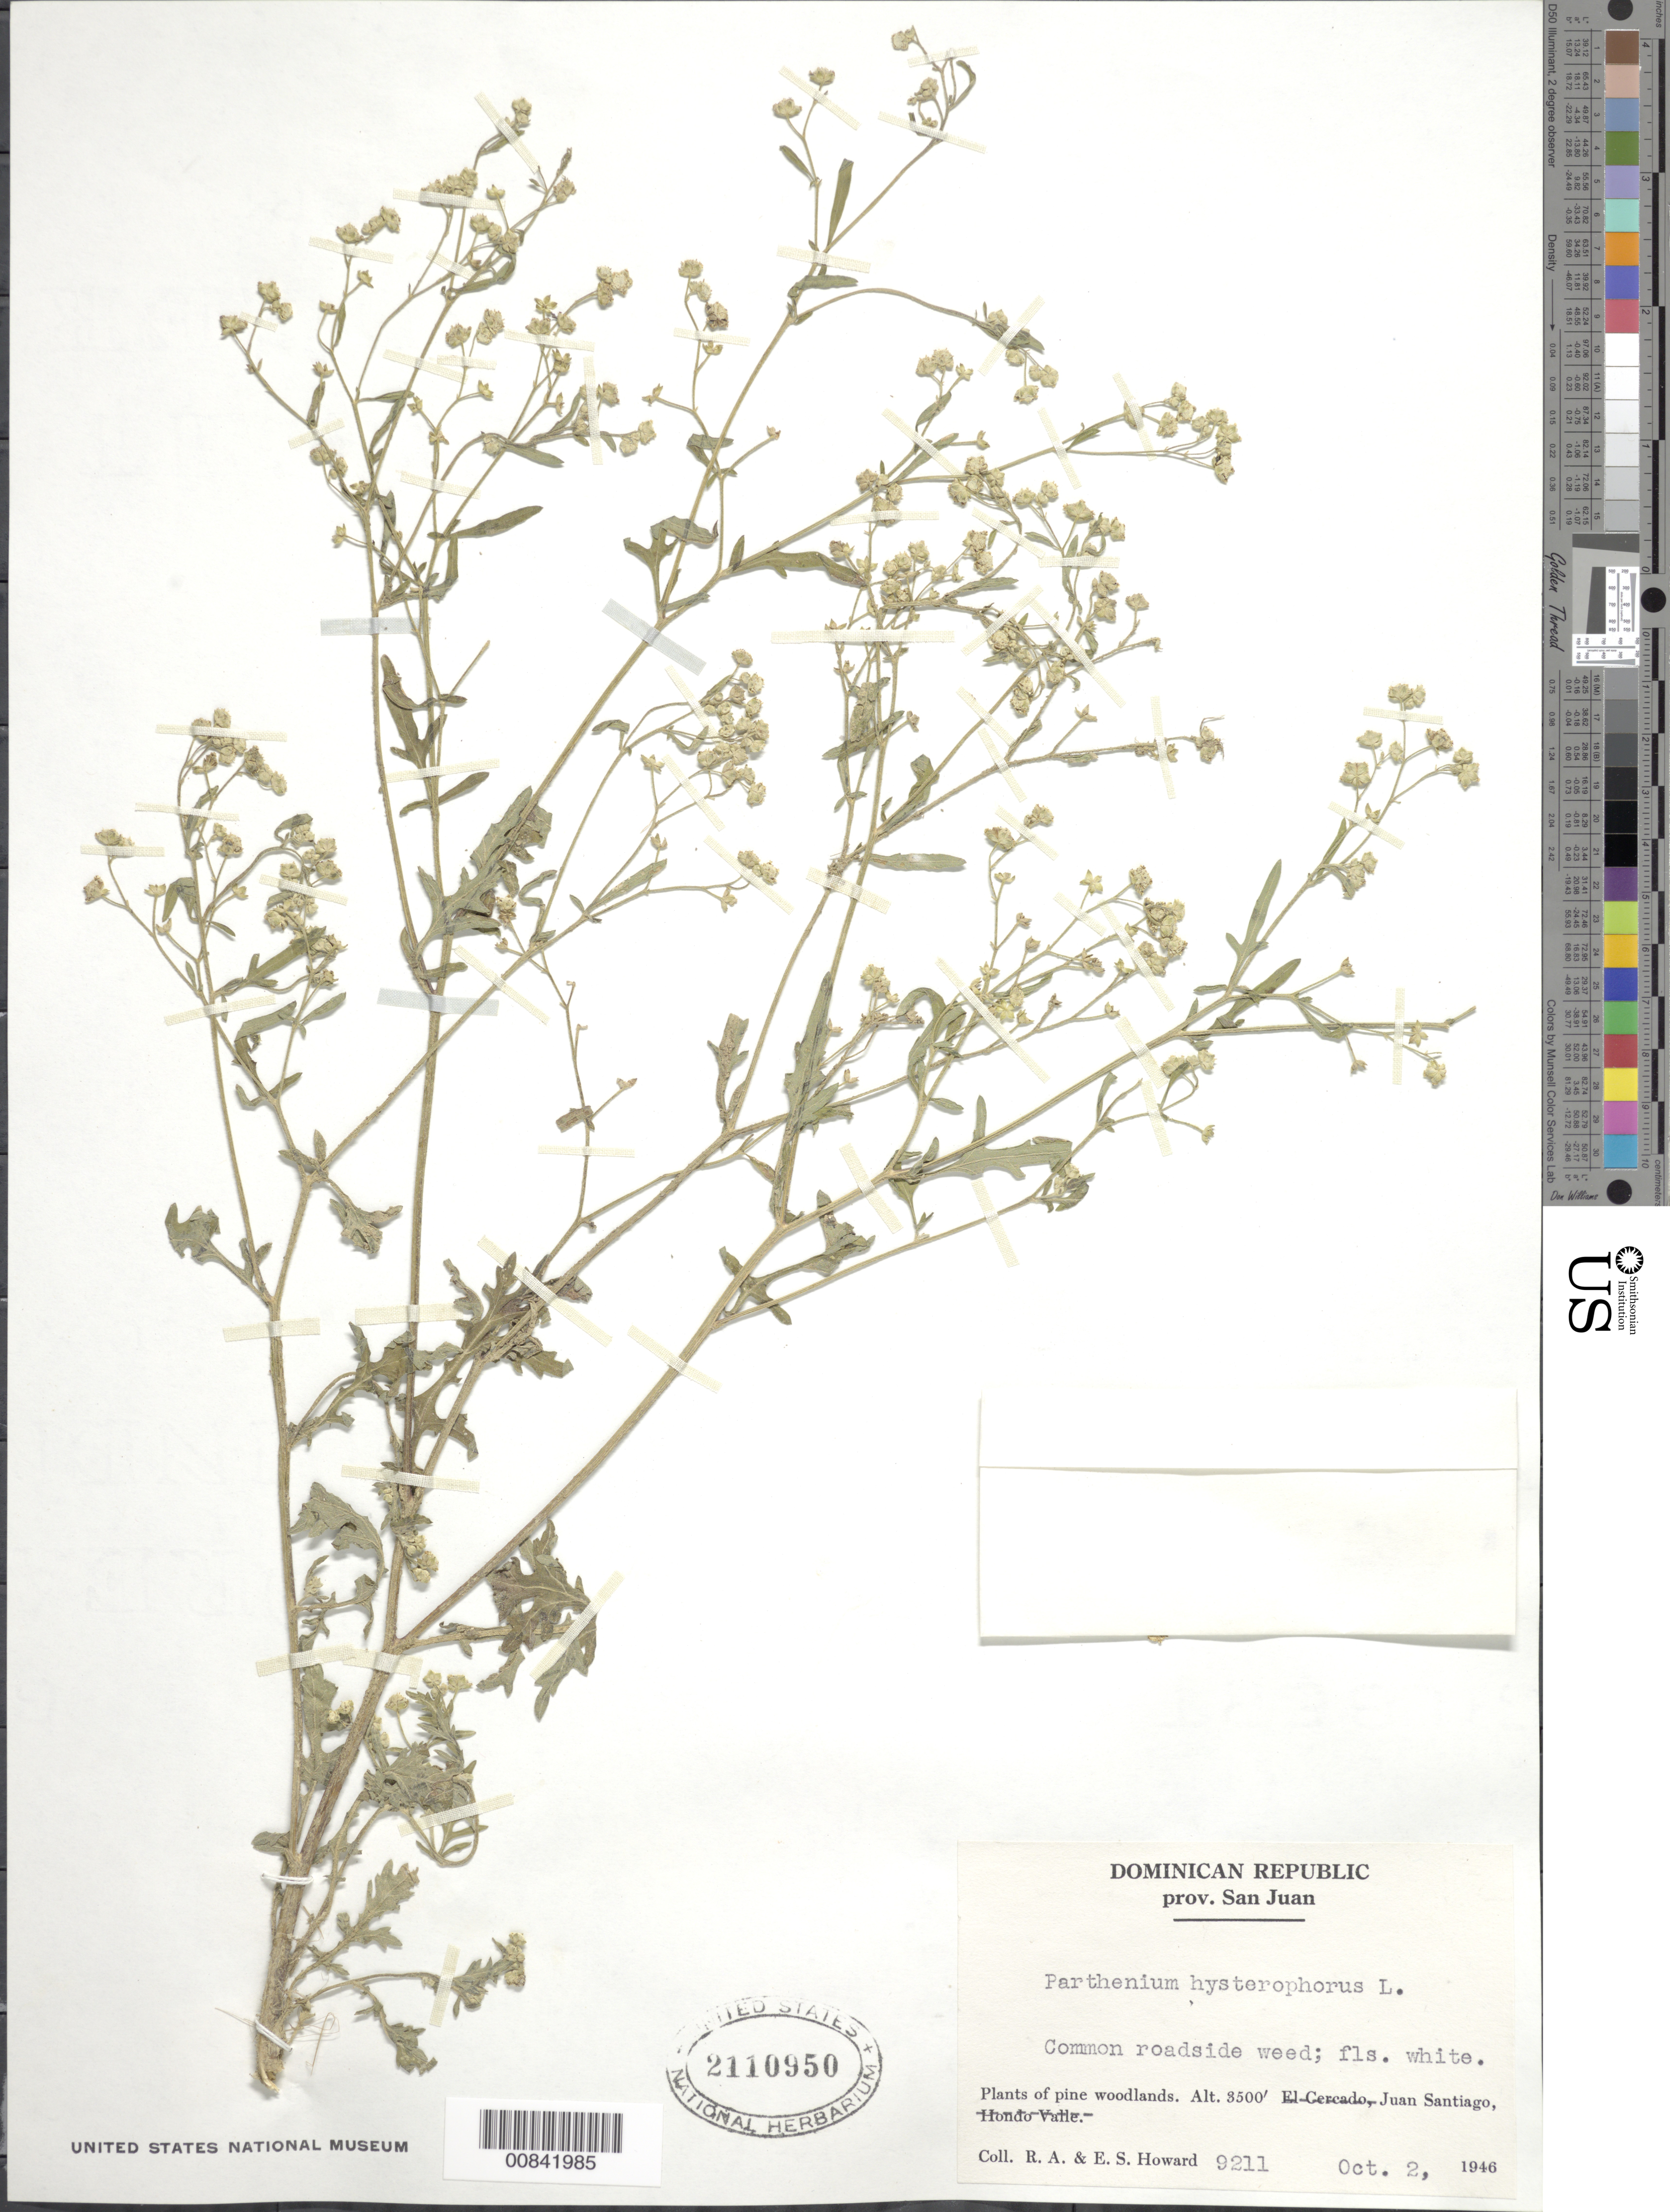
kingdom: Plantae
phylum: Tracheophyta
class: Magnoliopsida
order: Asterales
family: Asteraceae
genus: Parthenium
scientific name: Parthenium hysterophorus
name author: L.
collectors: R. A. Howard & E. S. Howard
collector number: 9211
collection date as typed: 02 Oct 1946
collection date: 1946-10-02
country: Dominican Republic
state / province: San Juan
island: Hispaniola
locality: Juan Santiago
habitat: Roadside in pine woodlands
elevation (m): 1067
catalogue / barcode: US 2110950